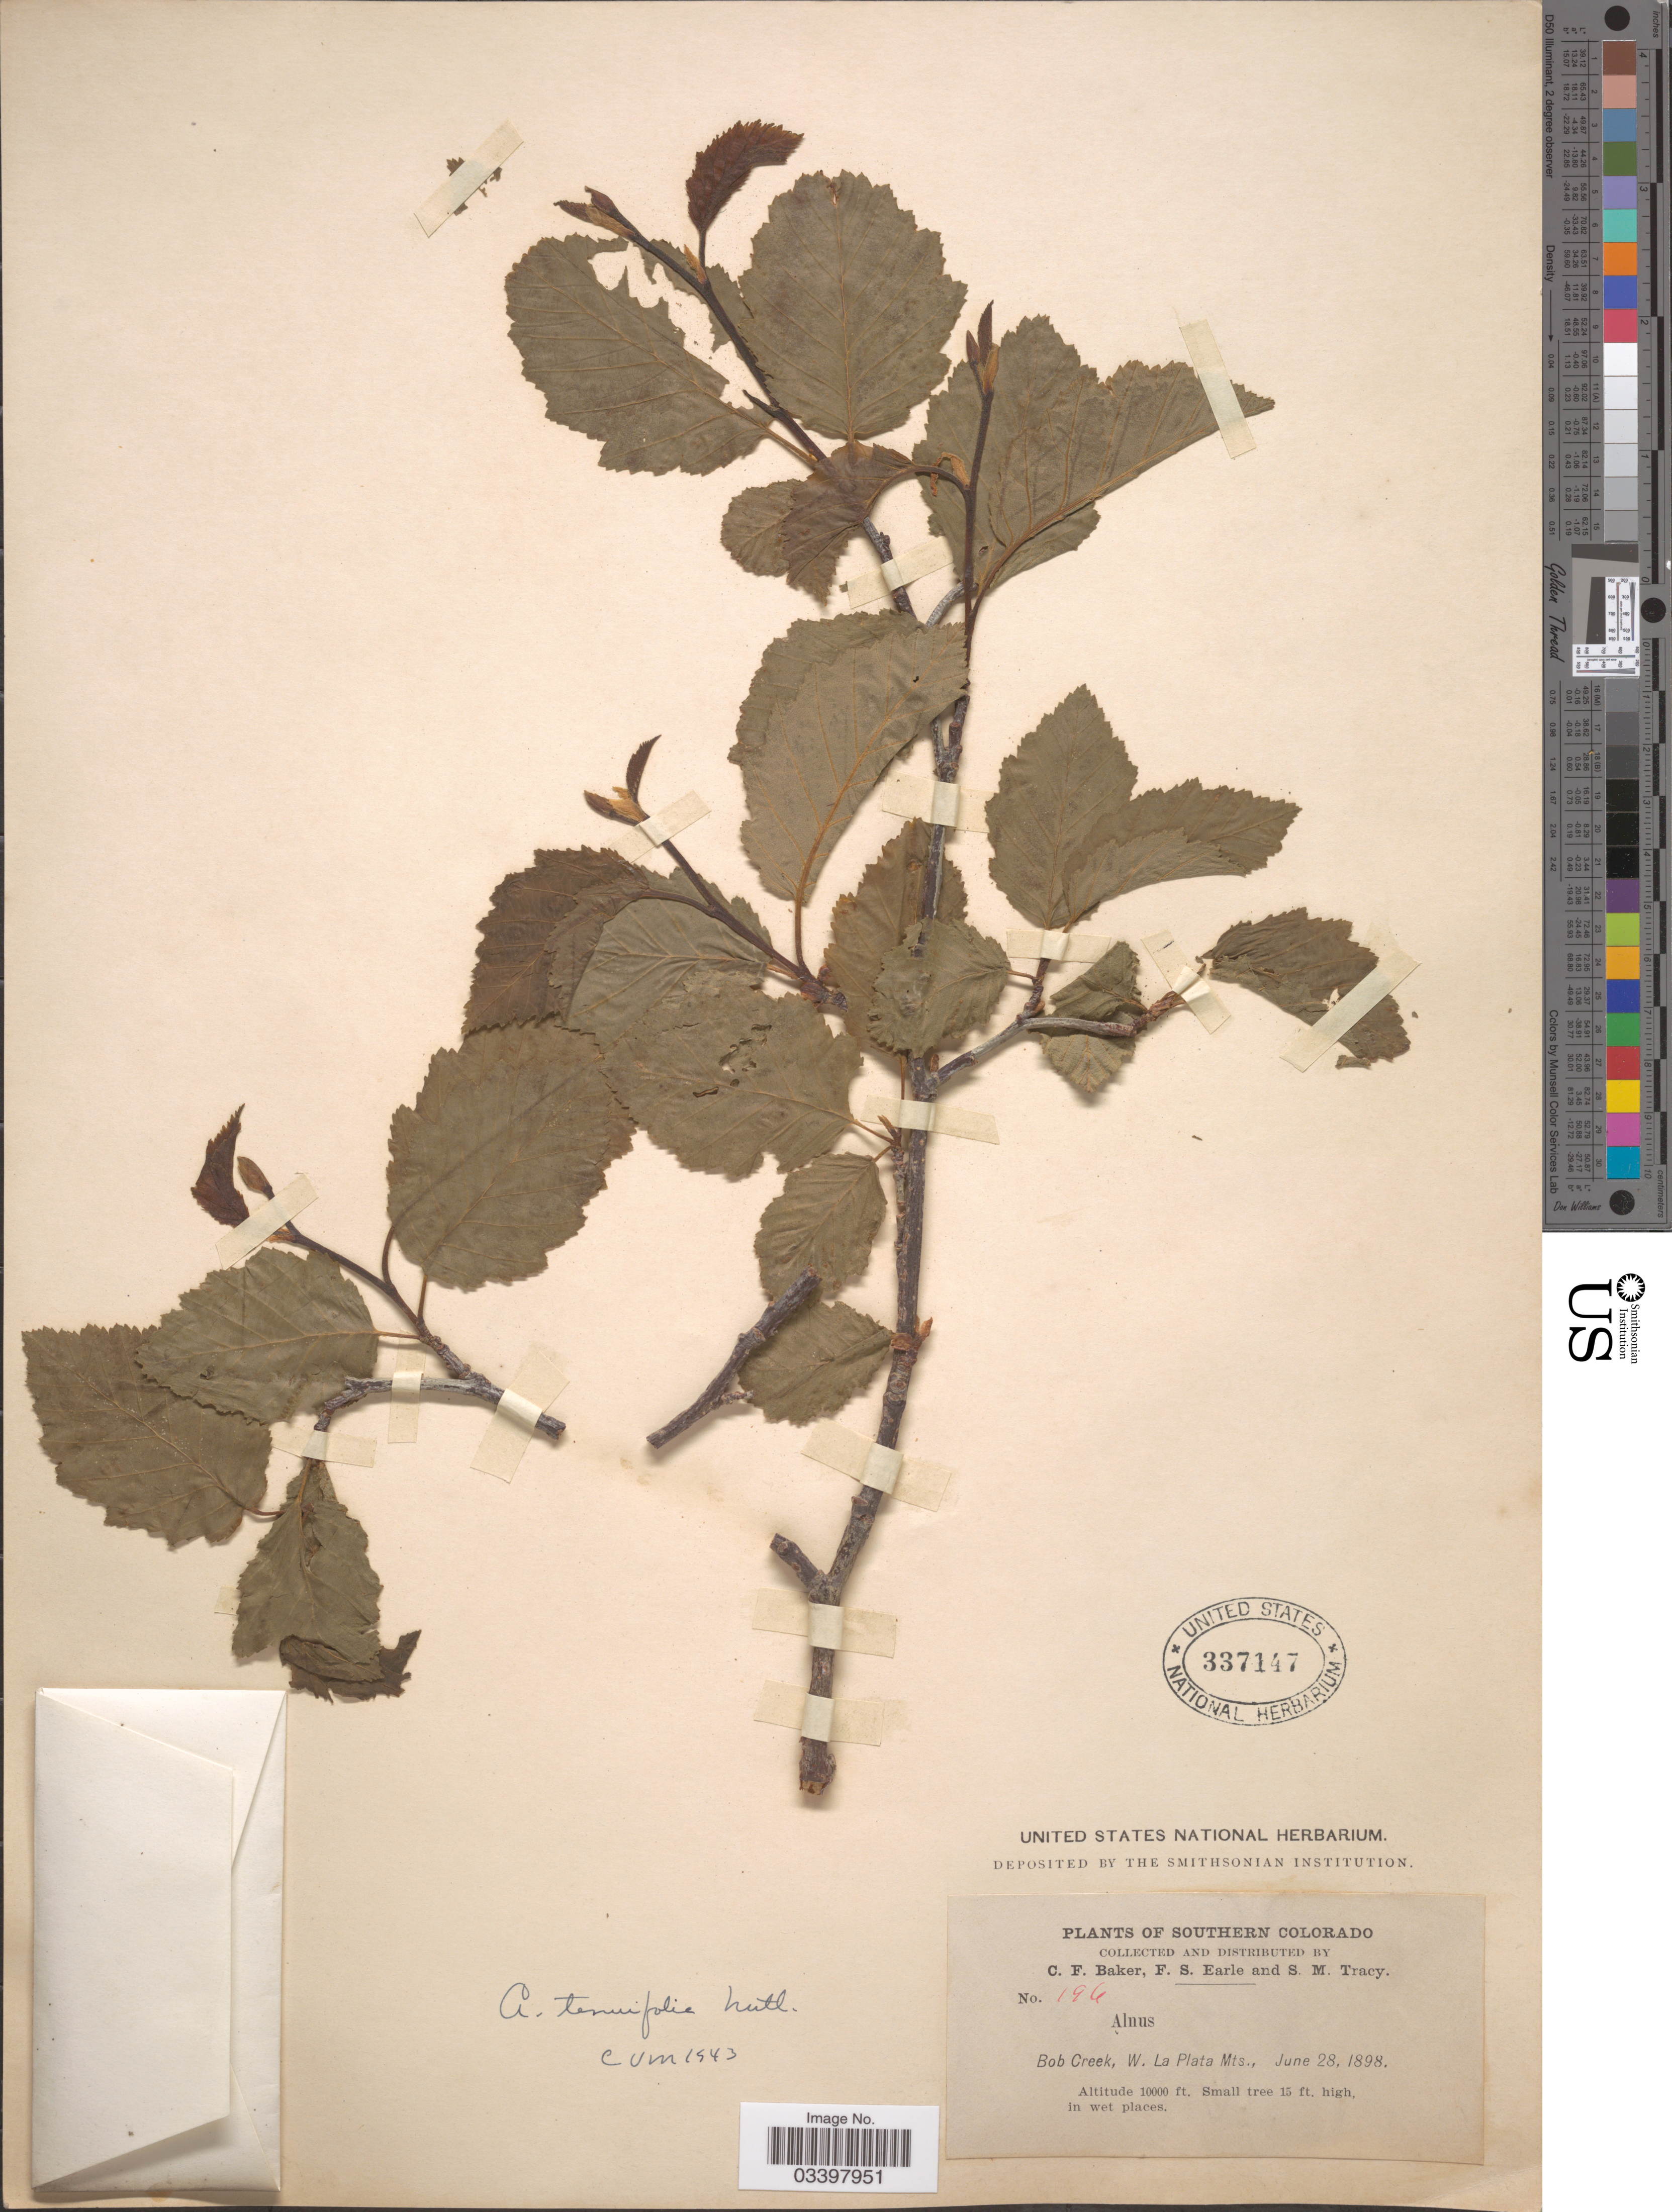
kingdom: Plantae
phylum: Tracheophyta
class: Magnoliopsida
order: Fagales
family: Betulaceae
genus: Alnus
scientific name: Alnus tenuifolia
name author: Nutt.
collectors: C. F. Baker, F. S. Earle & S. M. Tracy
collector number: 196*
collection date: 1898-06-28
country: United States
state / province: Colorado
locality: Southern Colorado. Bob Creek, W. La Plata Mts.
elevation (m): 3048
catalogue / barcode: US 337147